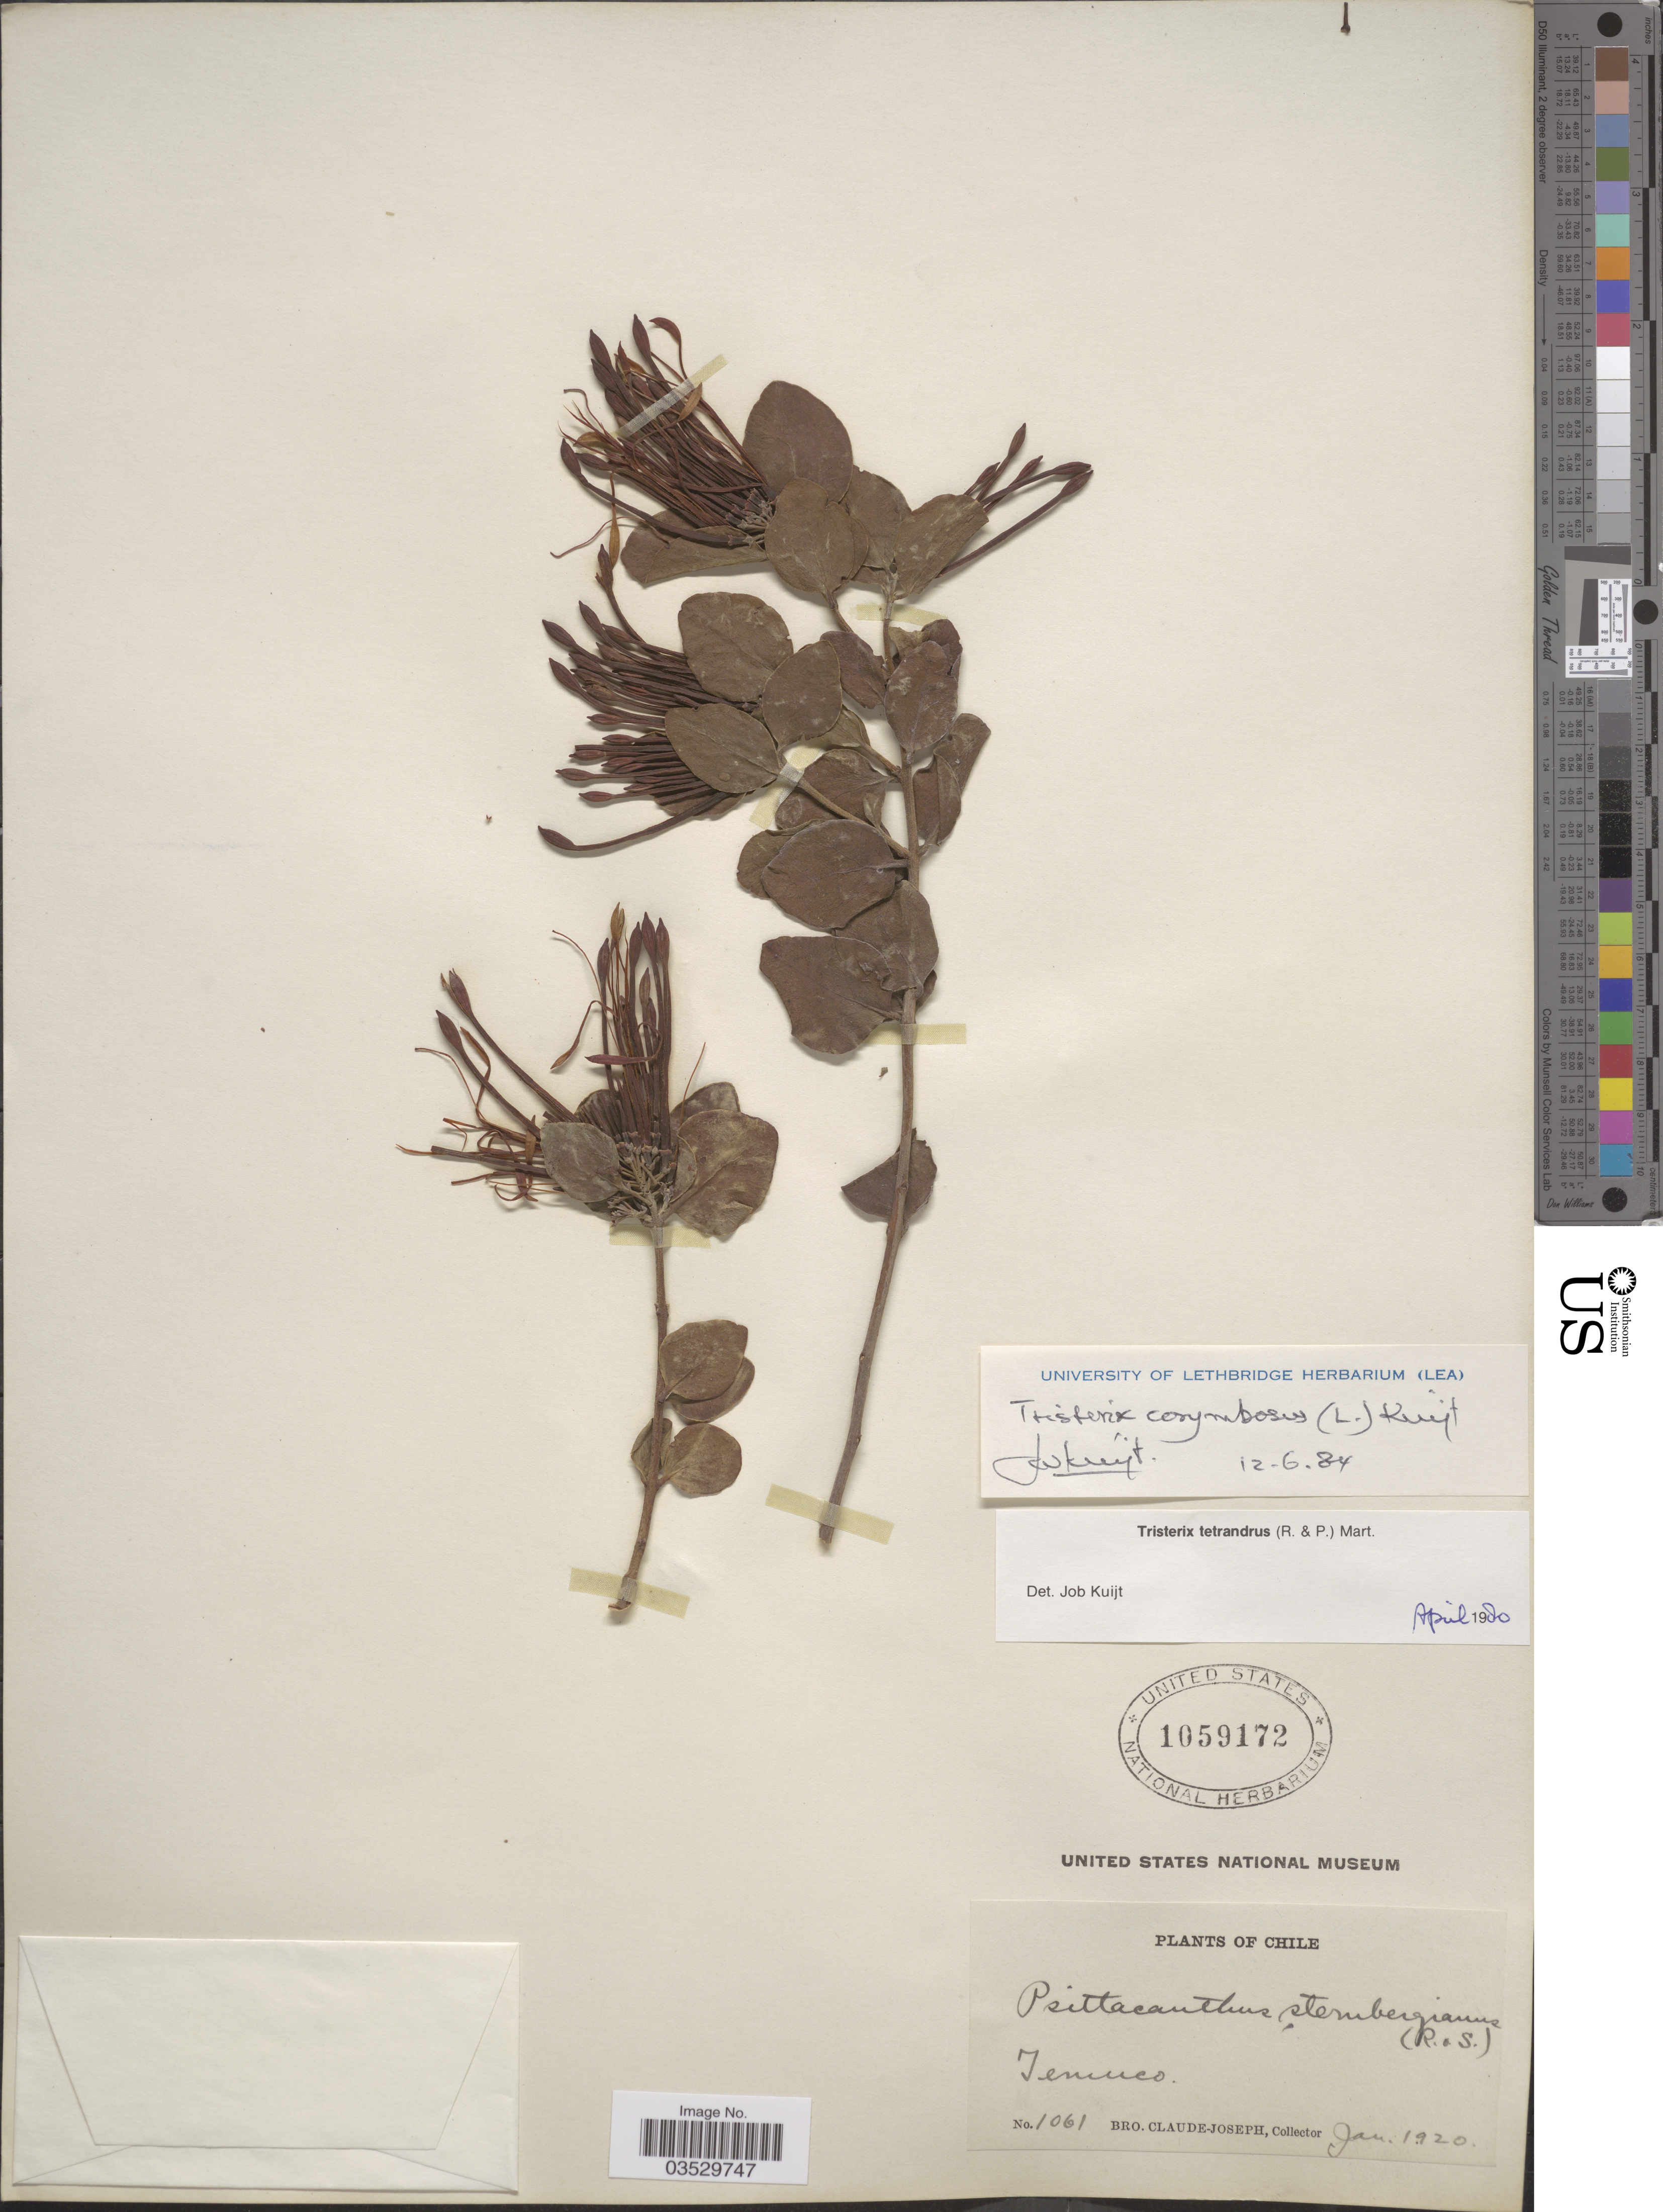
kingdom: Plantae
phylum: Tracheophyta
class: Magnoliopsida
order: Santalales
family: Loranthaceae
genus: Tristerix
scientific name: Tristerix corymbosus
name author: (L.) Kuijt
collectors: Bro. Claude-Joseph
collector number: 1061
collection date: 1920-01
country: Chile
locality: Tenuco.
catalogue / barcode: US 1059172